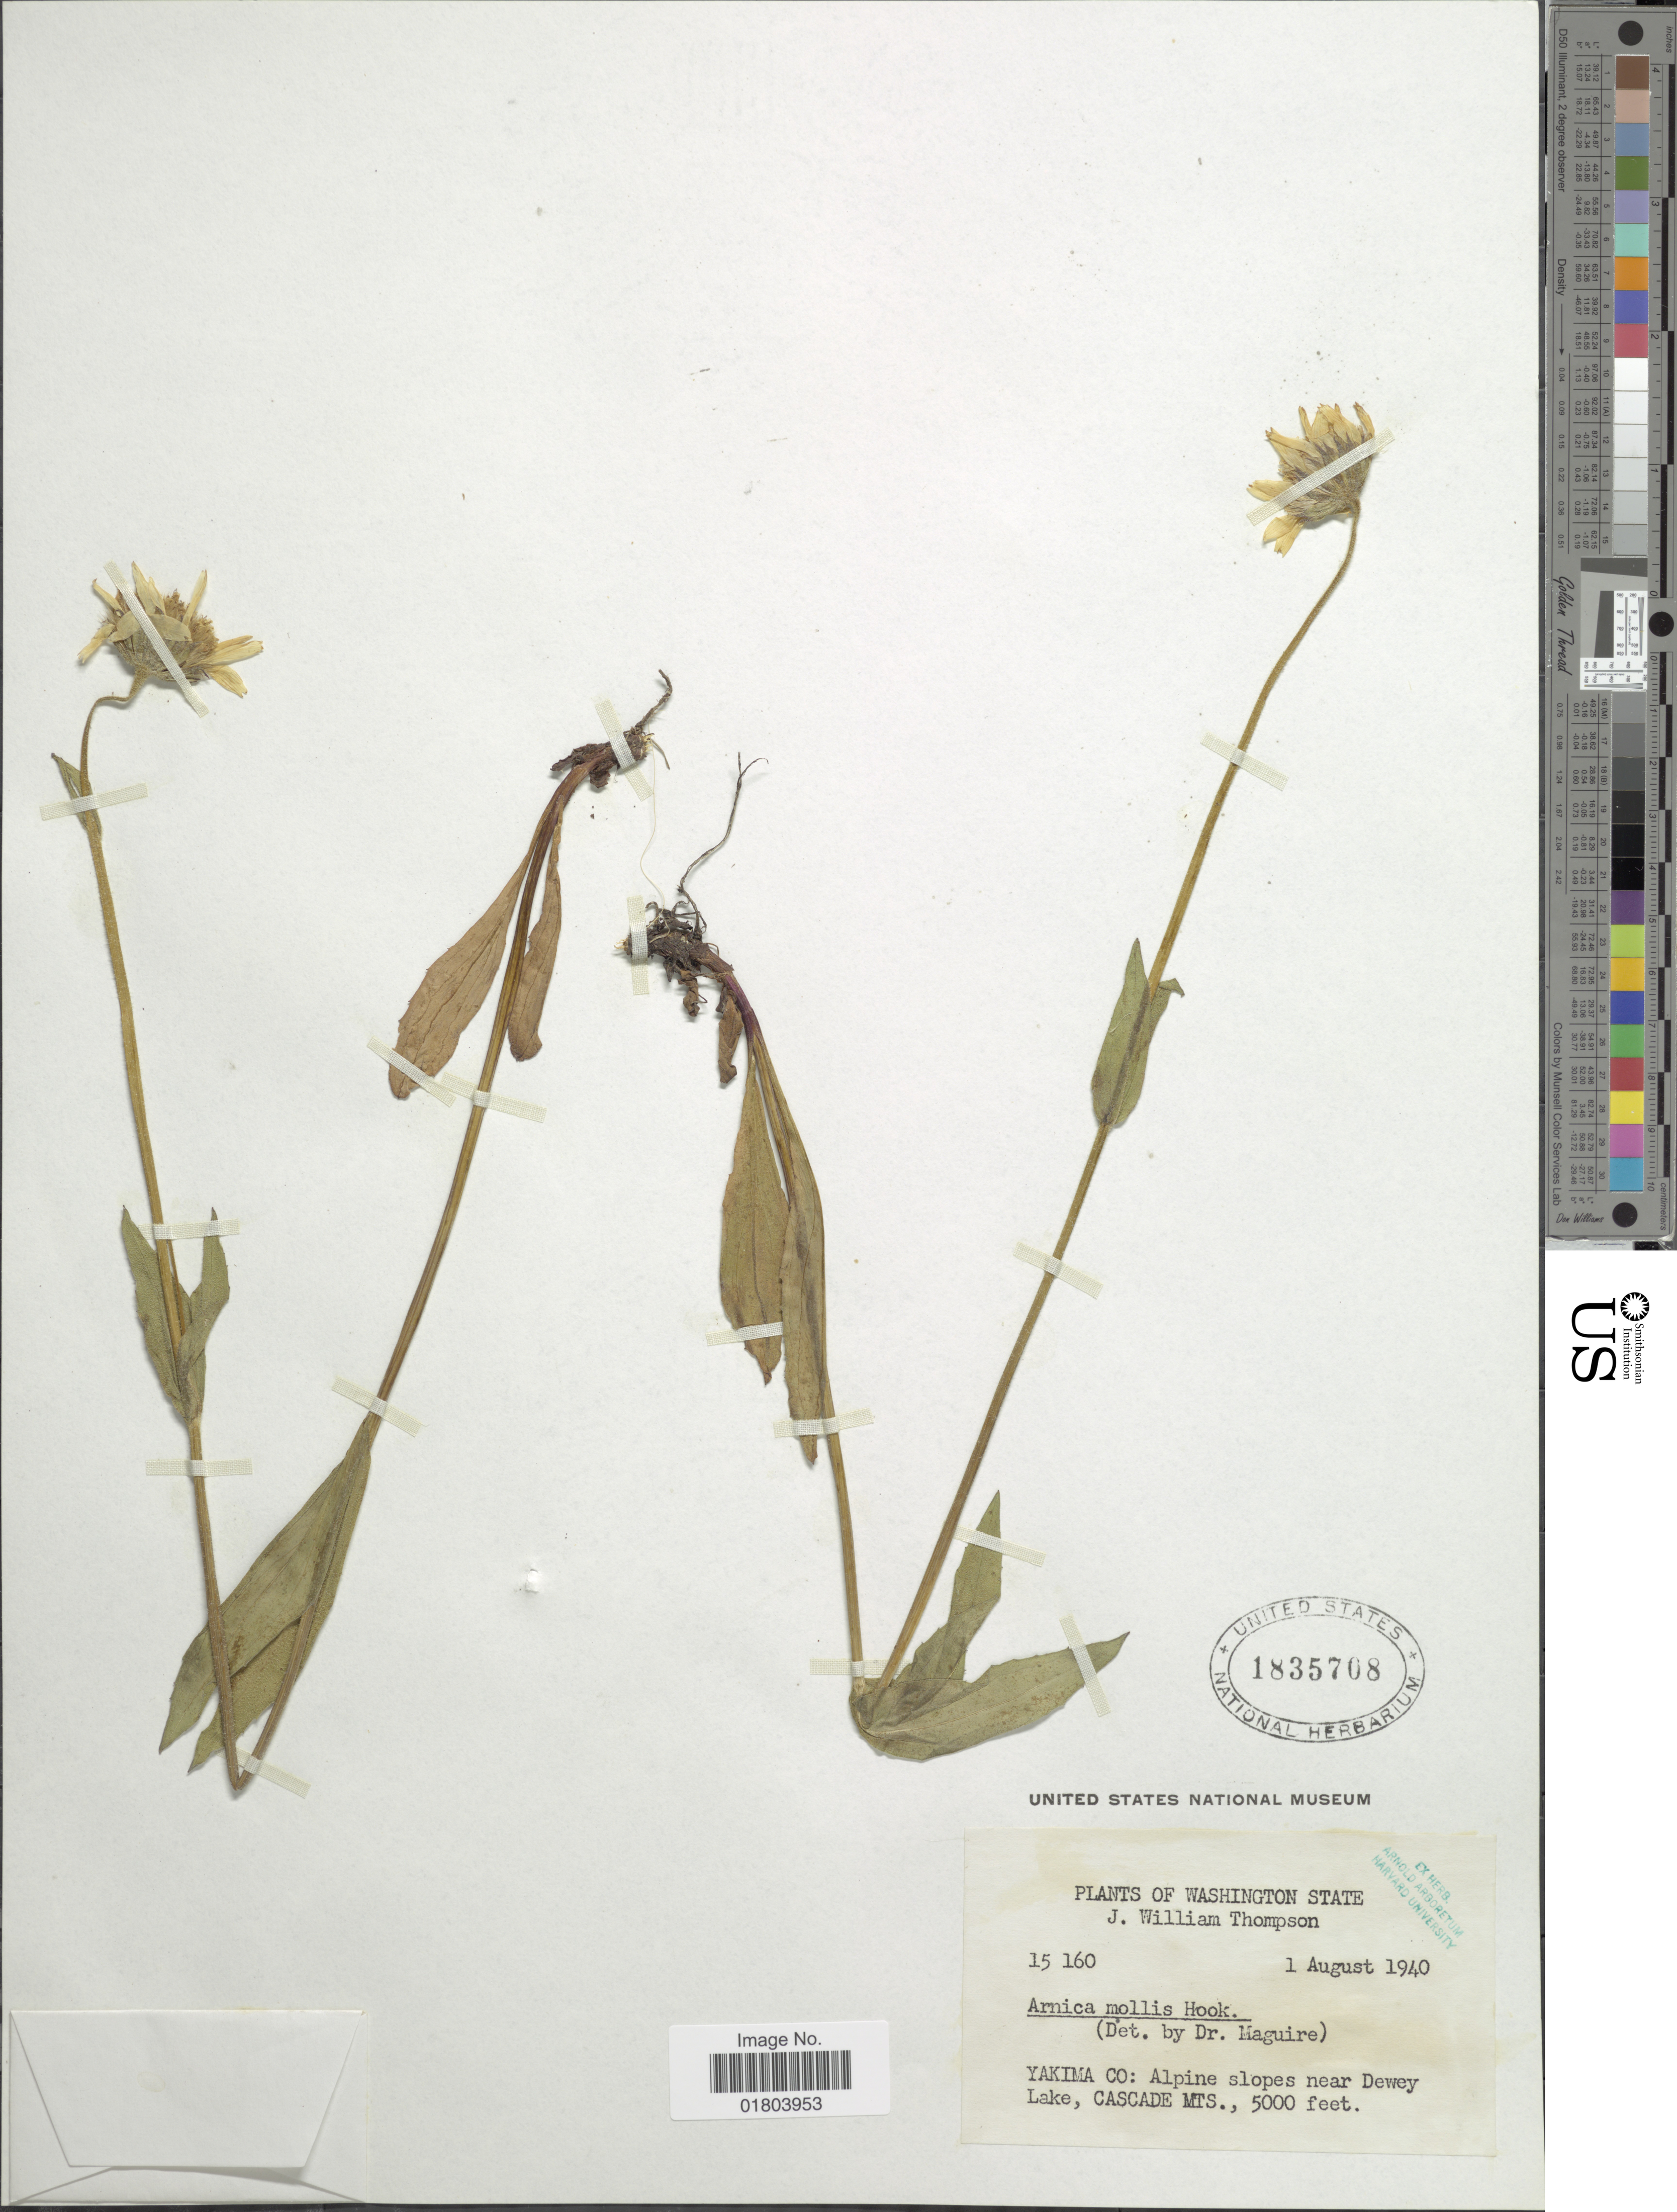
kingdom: Plantae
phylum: Tracheophyta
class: Magnoliopsida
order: Asterales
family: Asteraceae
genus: Arnica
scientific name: Arnica mollis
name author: Hook.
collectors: J. W. Thompson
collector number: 15160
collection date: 1940-08-01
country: United States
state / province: Washington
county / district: Yakima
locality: Yakima Co: Alpine slopes near Dewey Lake, Cascade Mts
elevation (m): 1524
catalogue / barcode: US 1835708